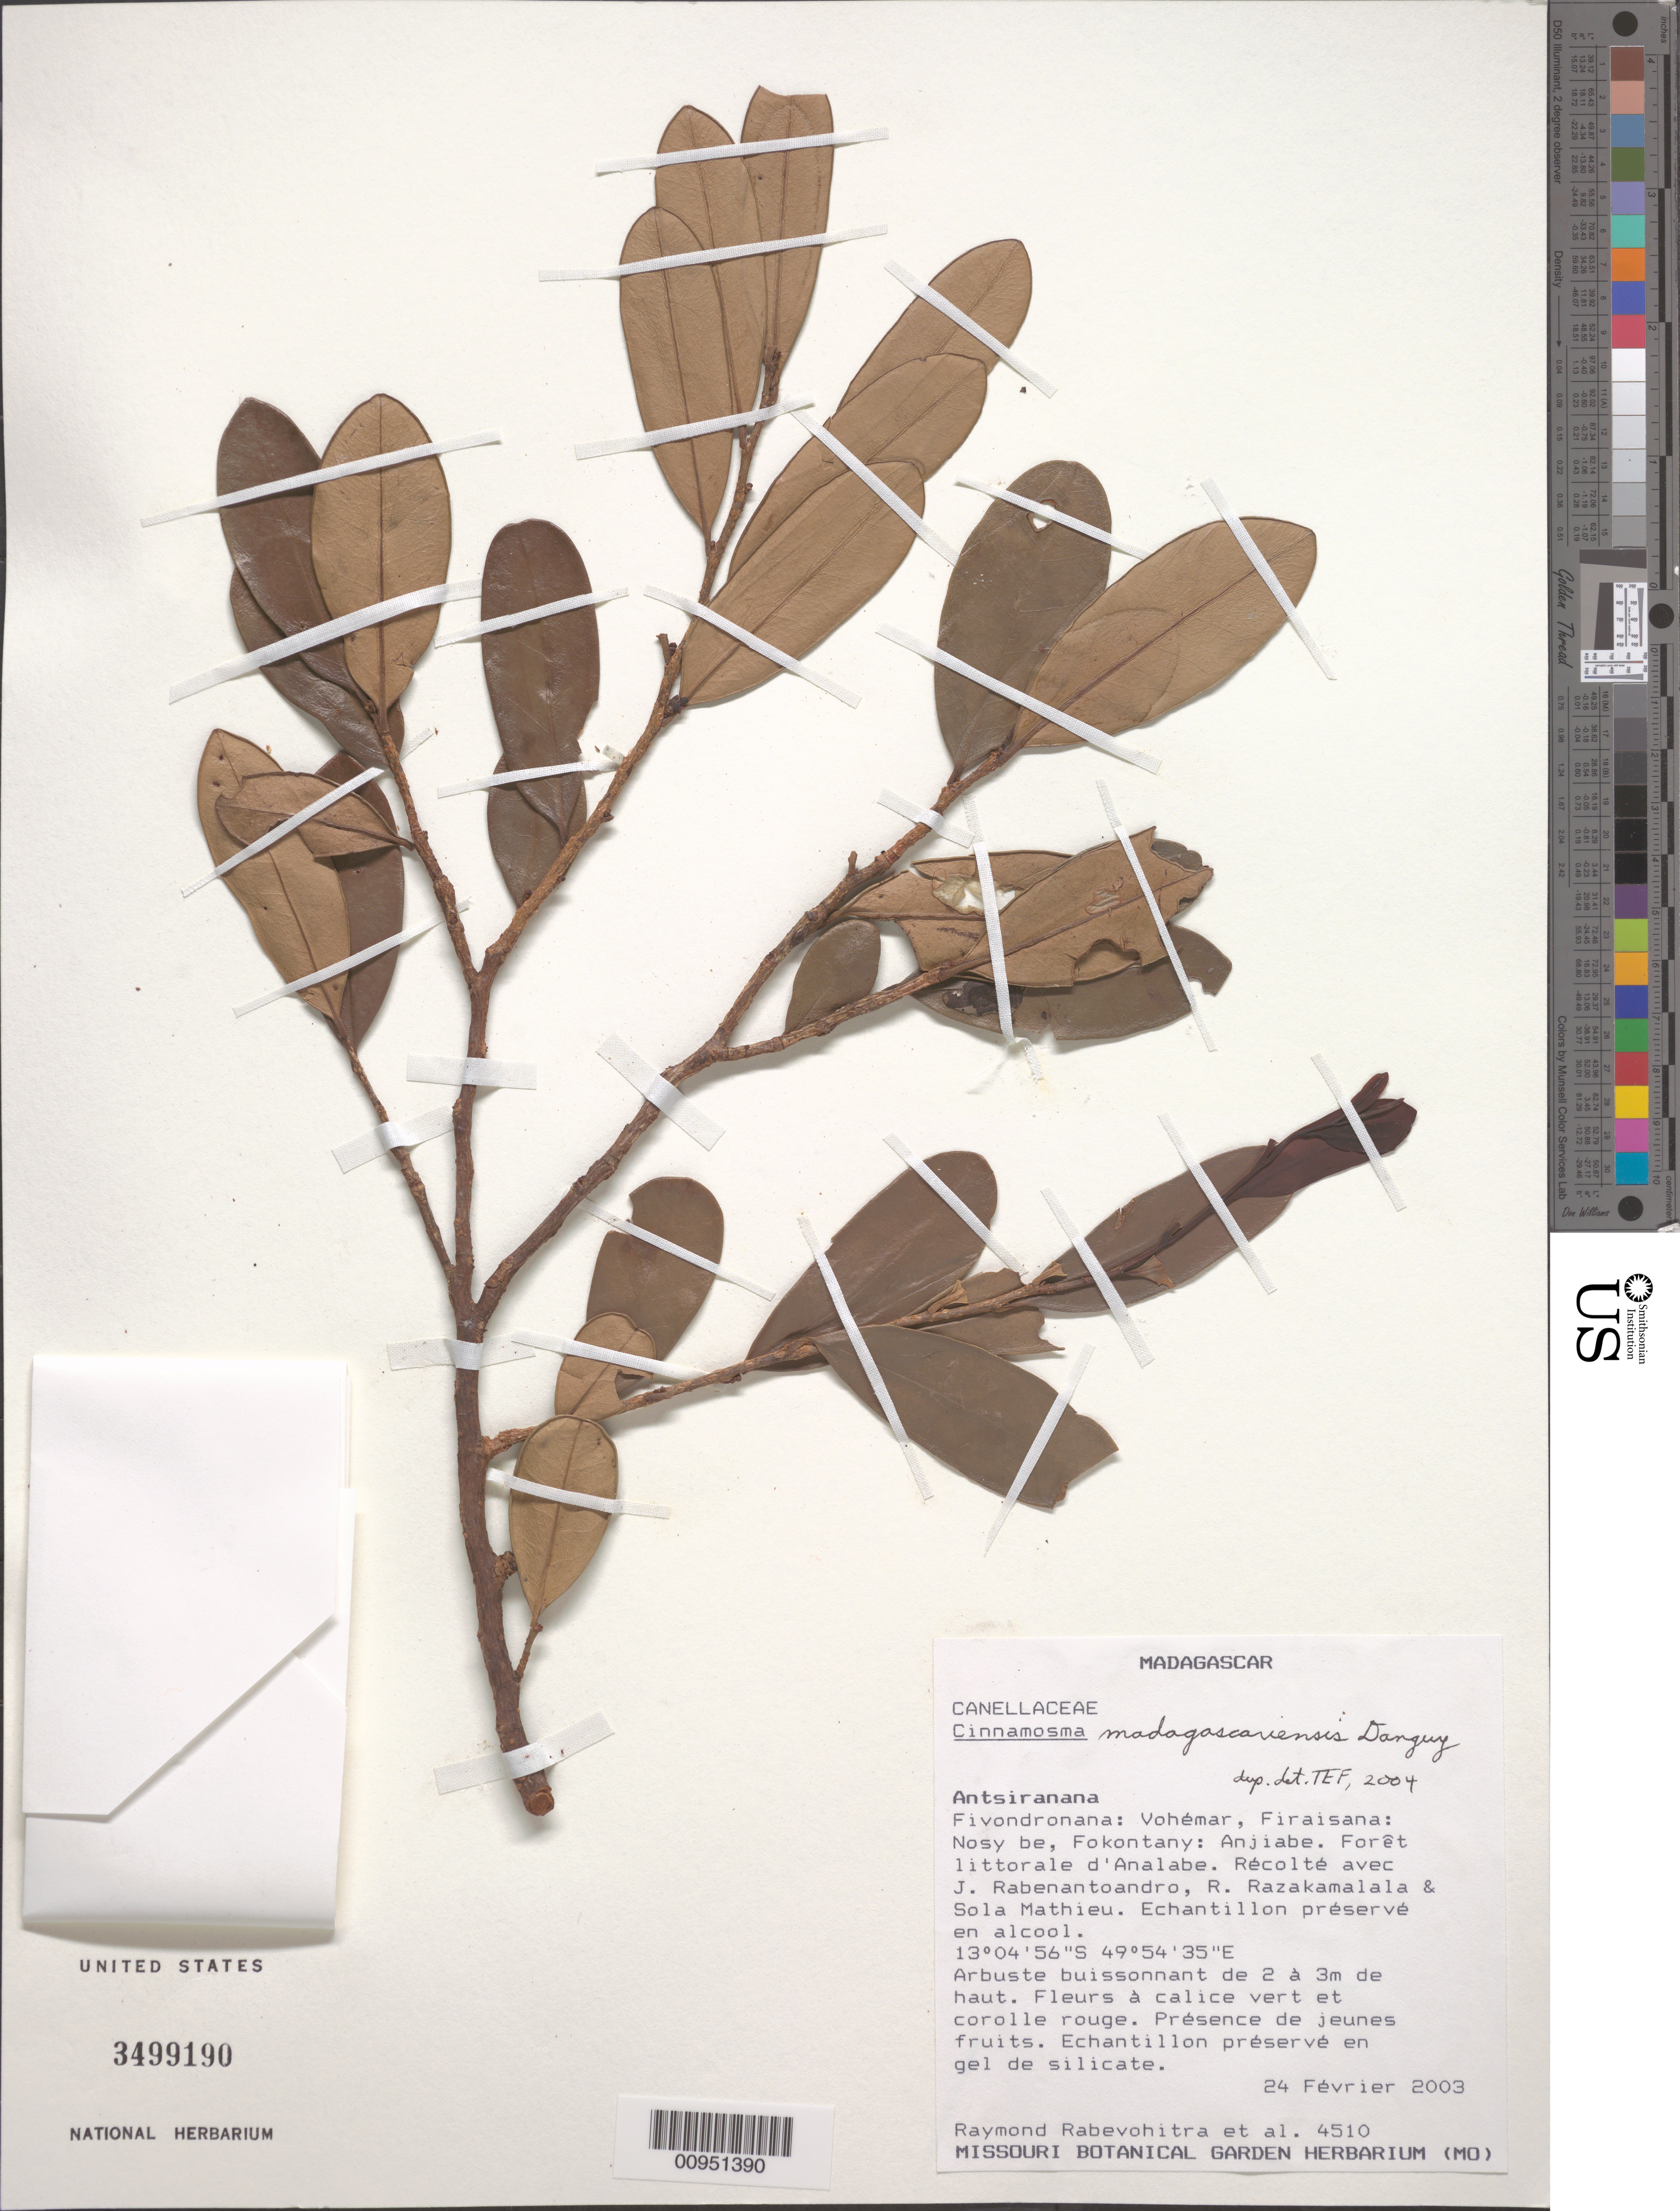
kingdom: Plantae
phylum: Tracheophyta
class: Magnoliopsida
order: Canellales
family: Canellaceae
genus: Cinnamosma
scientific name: Cinnamosma madagascariensis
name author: Danguy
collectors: R. Rabevohitra et al.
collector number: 4510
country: Madagascar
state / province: Sava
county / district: Vohémar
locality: Fivondronana, Vohemar, Firaisana, Nosy be, Fokontany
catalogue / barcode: US 3499190